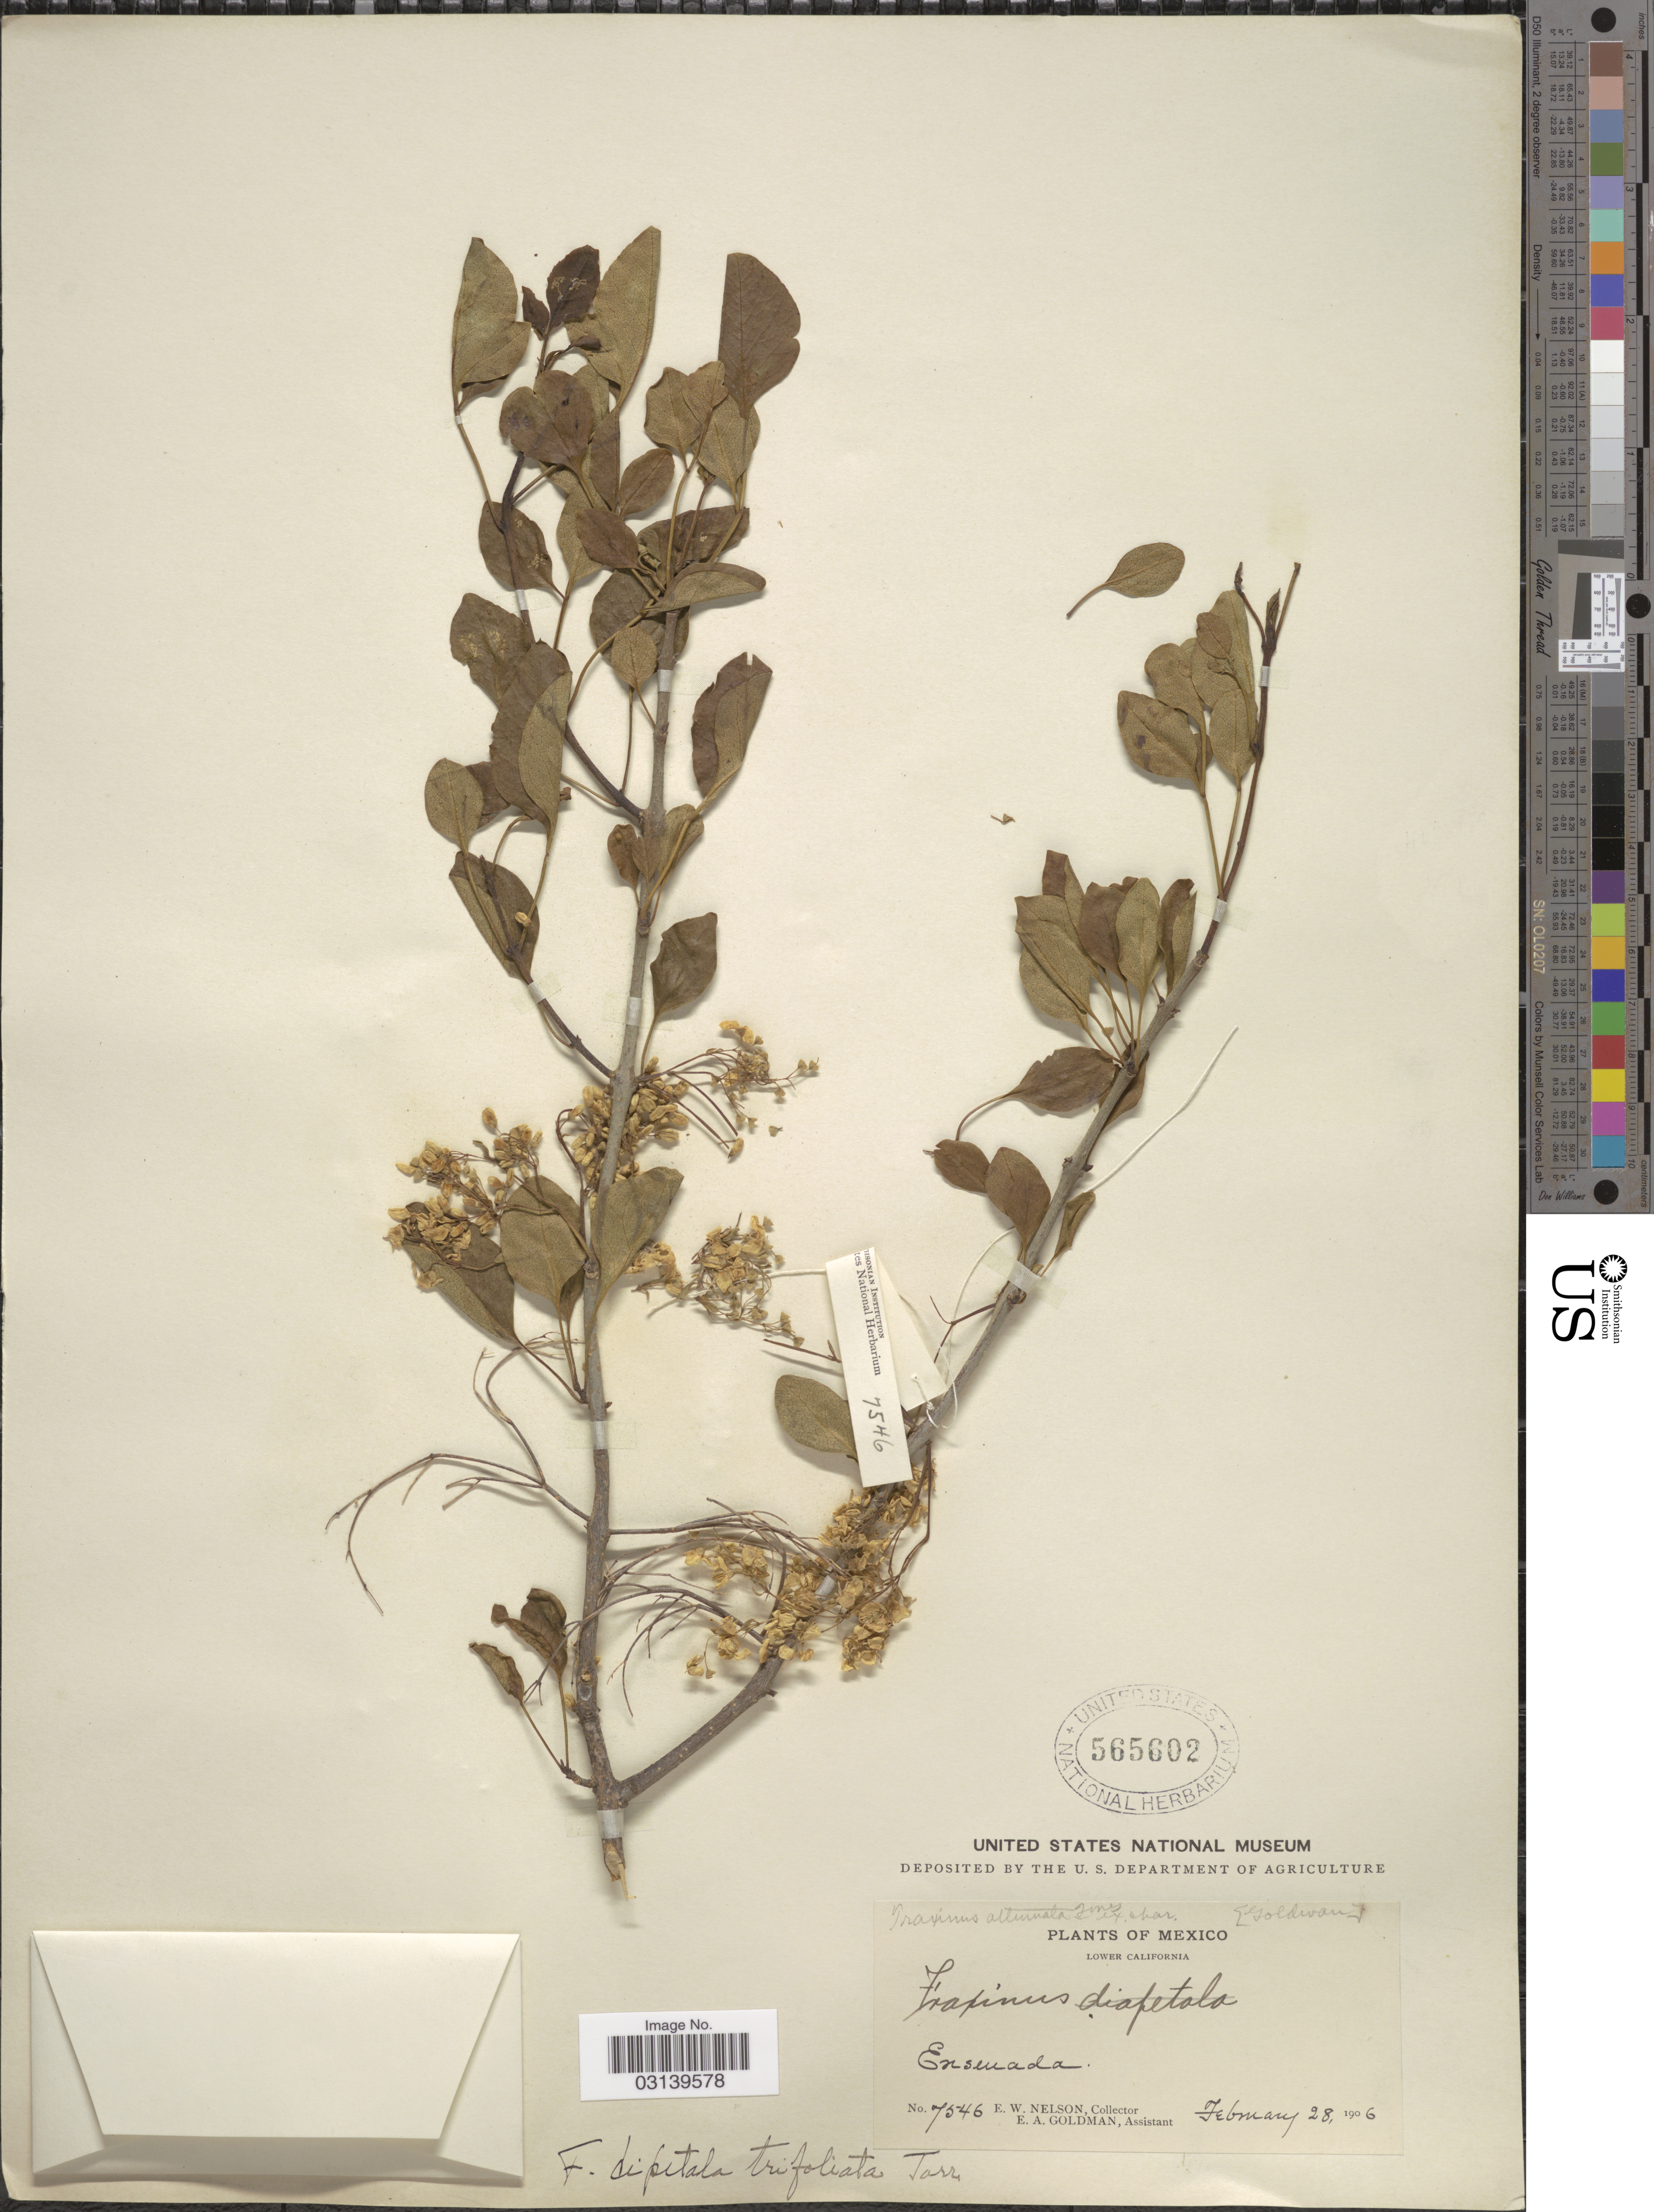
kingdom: Plantae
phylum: Tracheophyta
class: Magnoliopsida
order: Lamiales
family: Oleaceae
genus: Fraxinus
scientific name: Fraxinus dipetala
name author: Hook. & Arn.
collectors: E. W. Nelson & E. A. Goldman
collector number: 7546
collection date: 1906-02-28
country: Mexico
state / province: Baja California Norte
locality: Lower California, Ensenada.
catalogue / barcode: US 565602